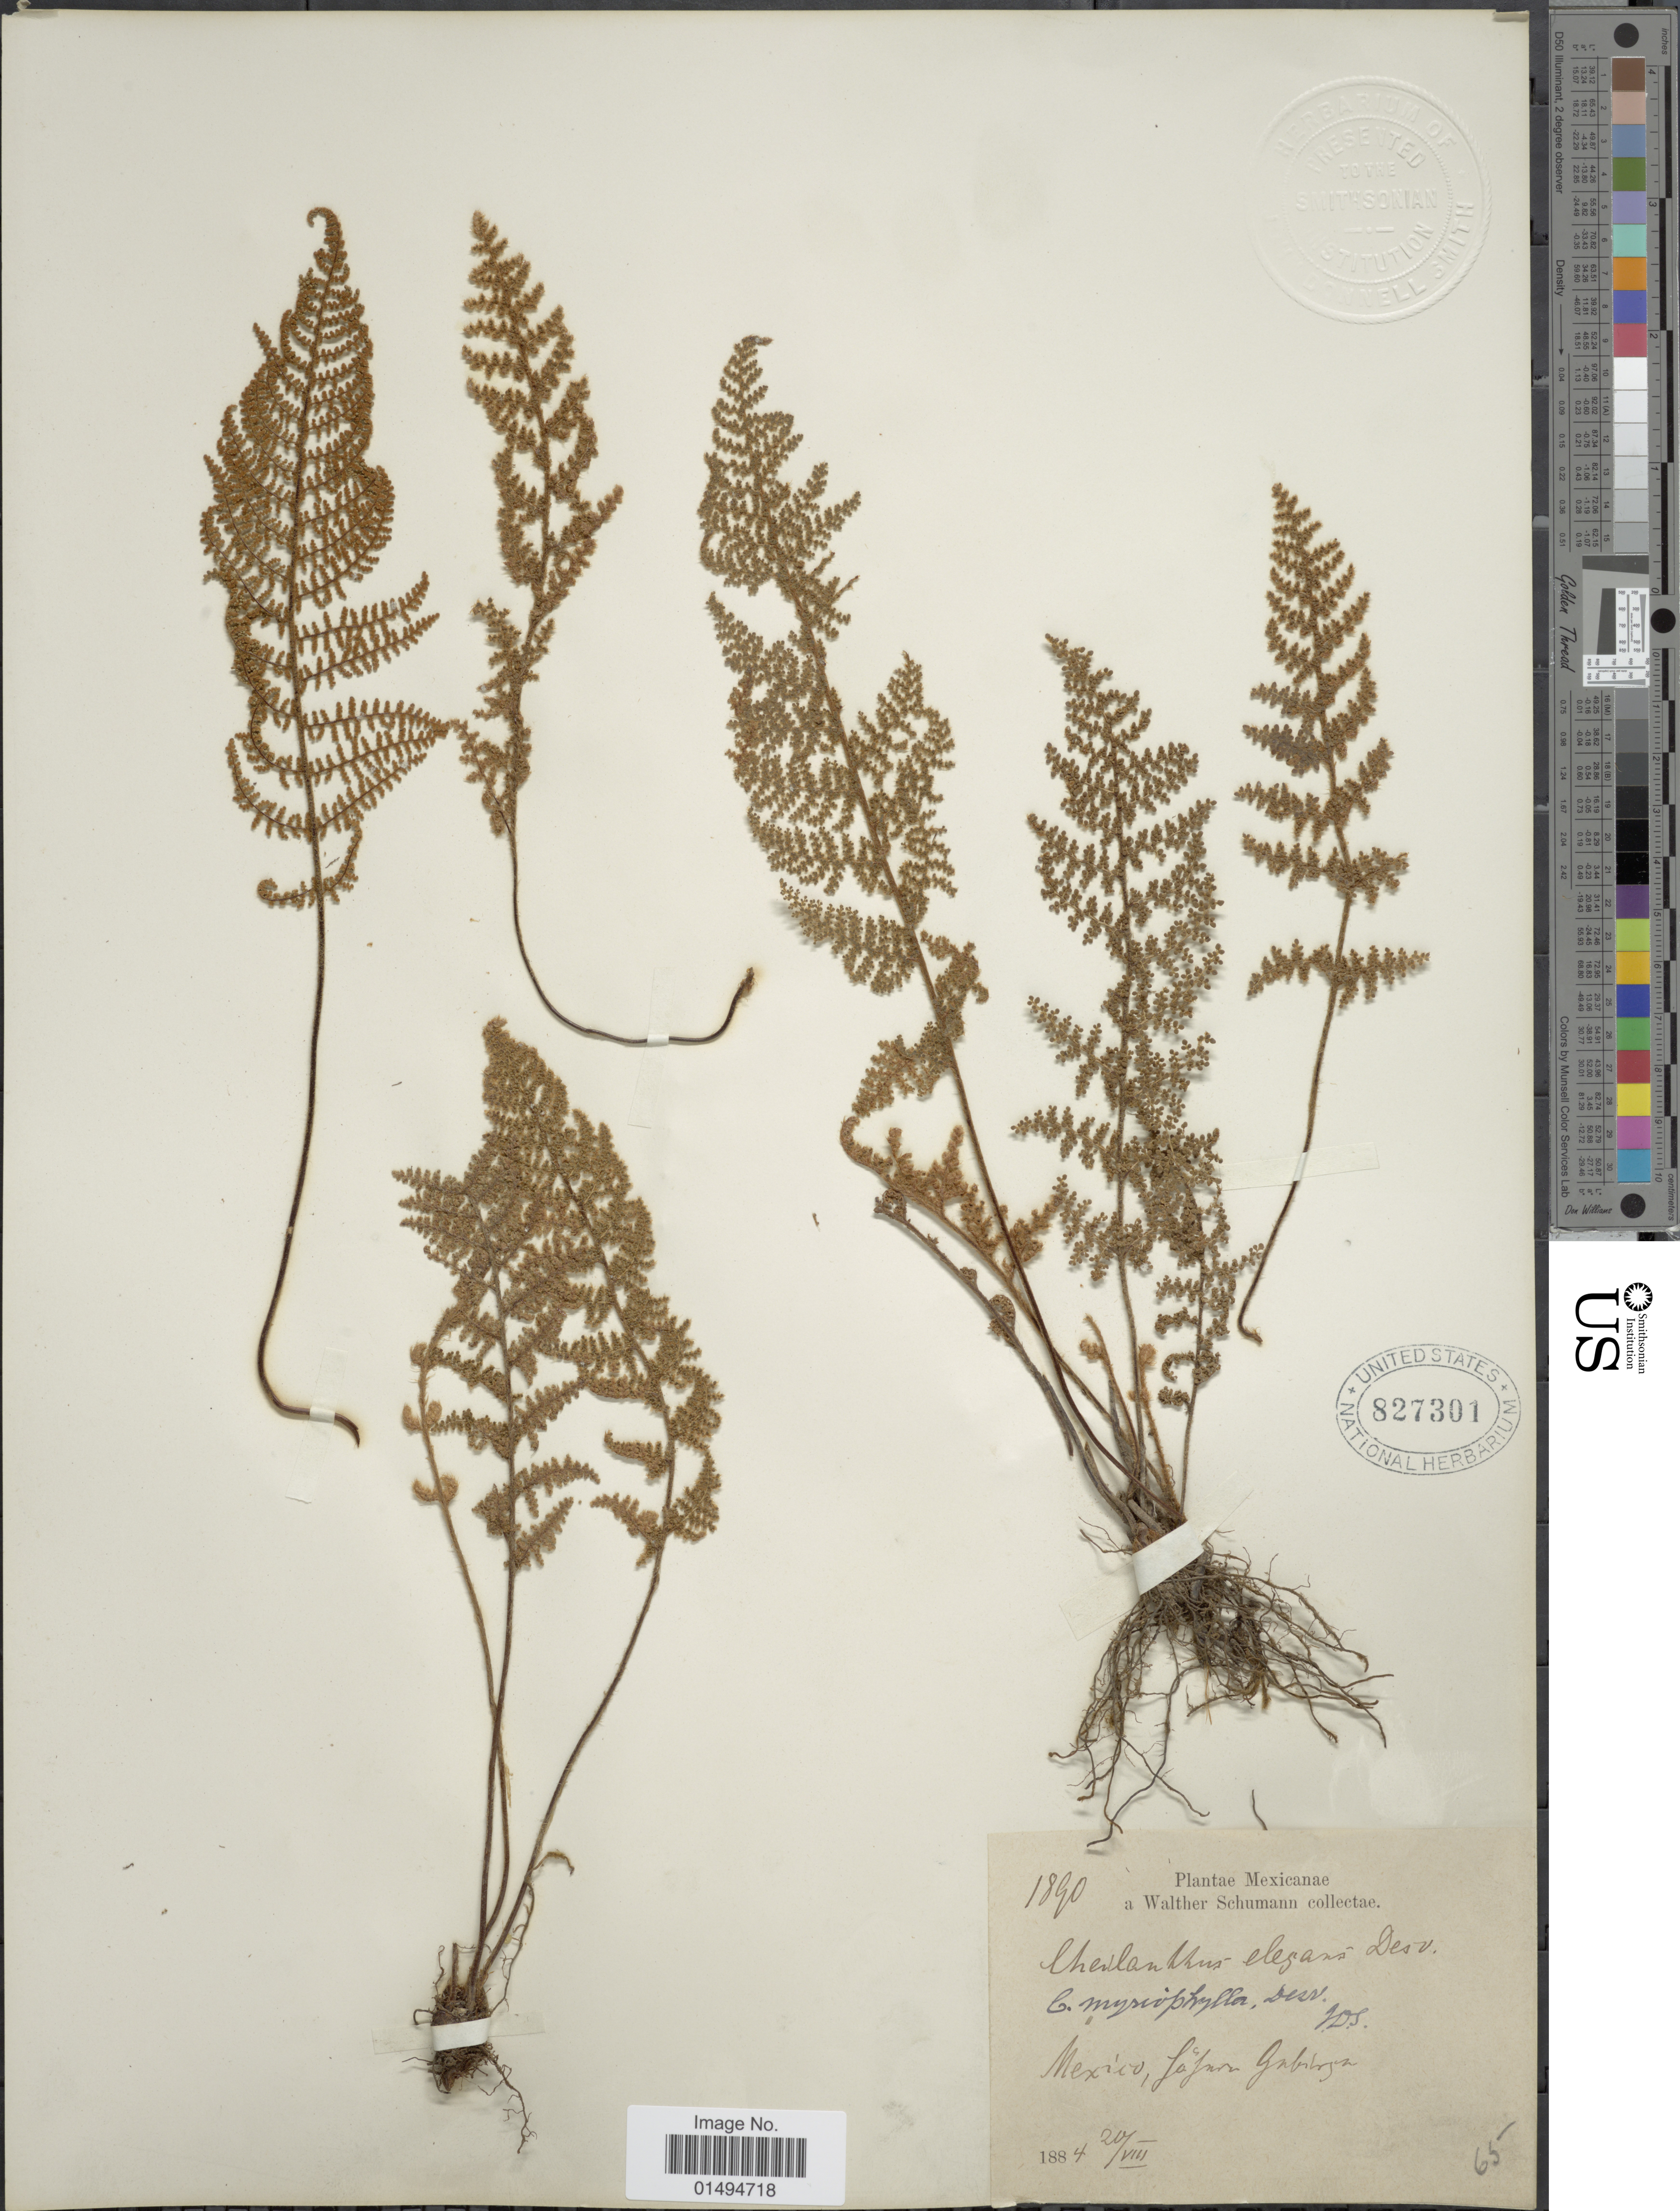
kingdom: Plantae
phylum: Tracheophyta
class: Polypodiopsida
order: Polypodiales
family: Pteridaceae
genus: Myriopteris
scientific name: Myriopteris myriophylla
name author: (Desv.) J. Sm.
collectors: W. Schumann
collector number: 1890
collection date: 1884-08-20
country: Mexico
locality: [illegible text] Gebirge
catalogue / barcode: US 827301